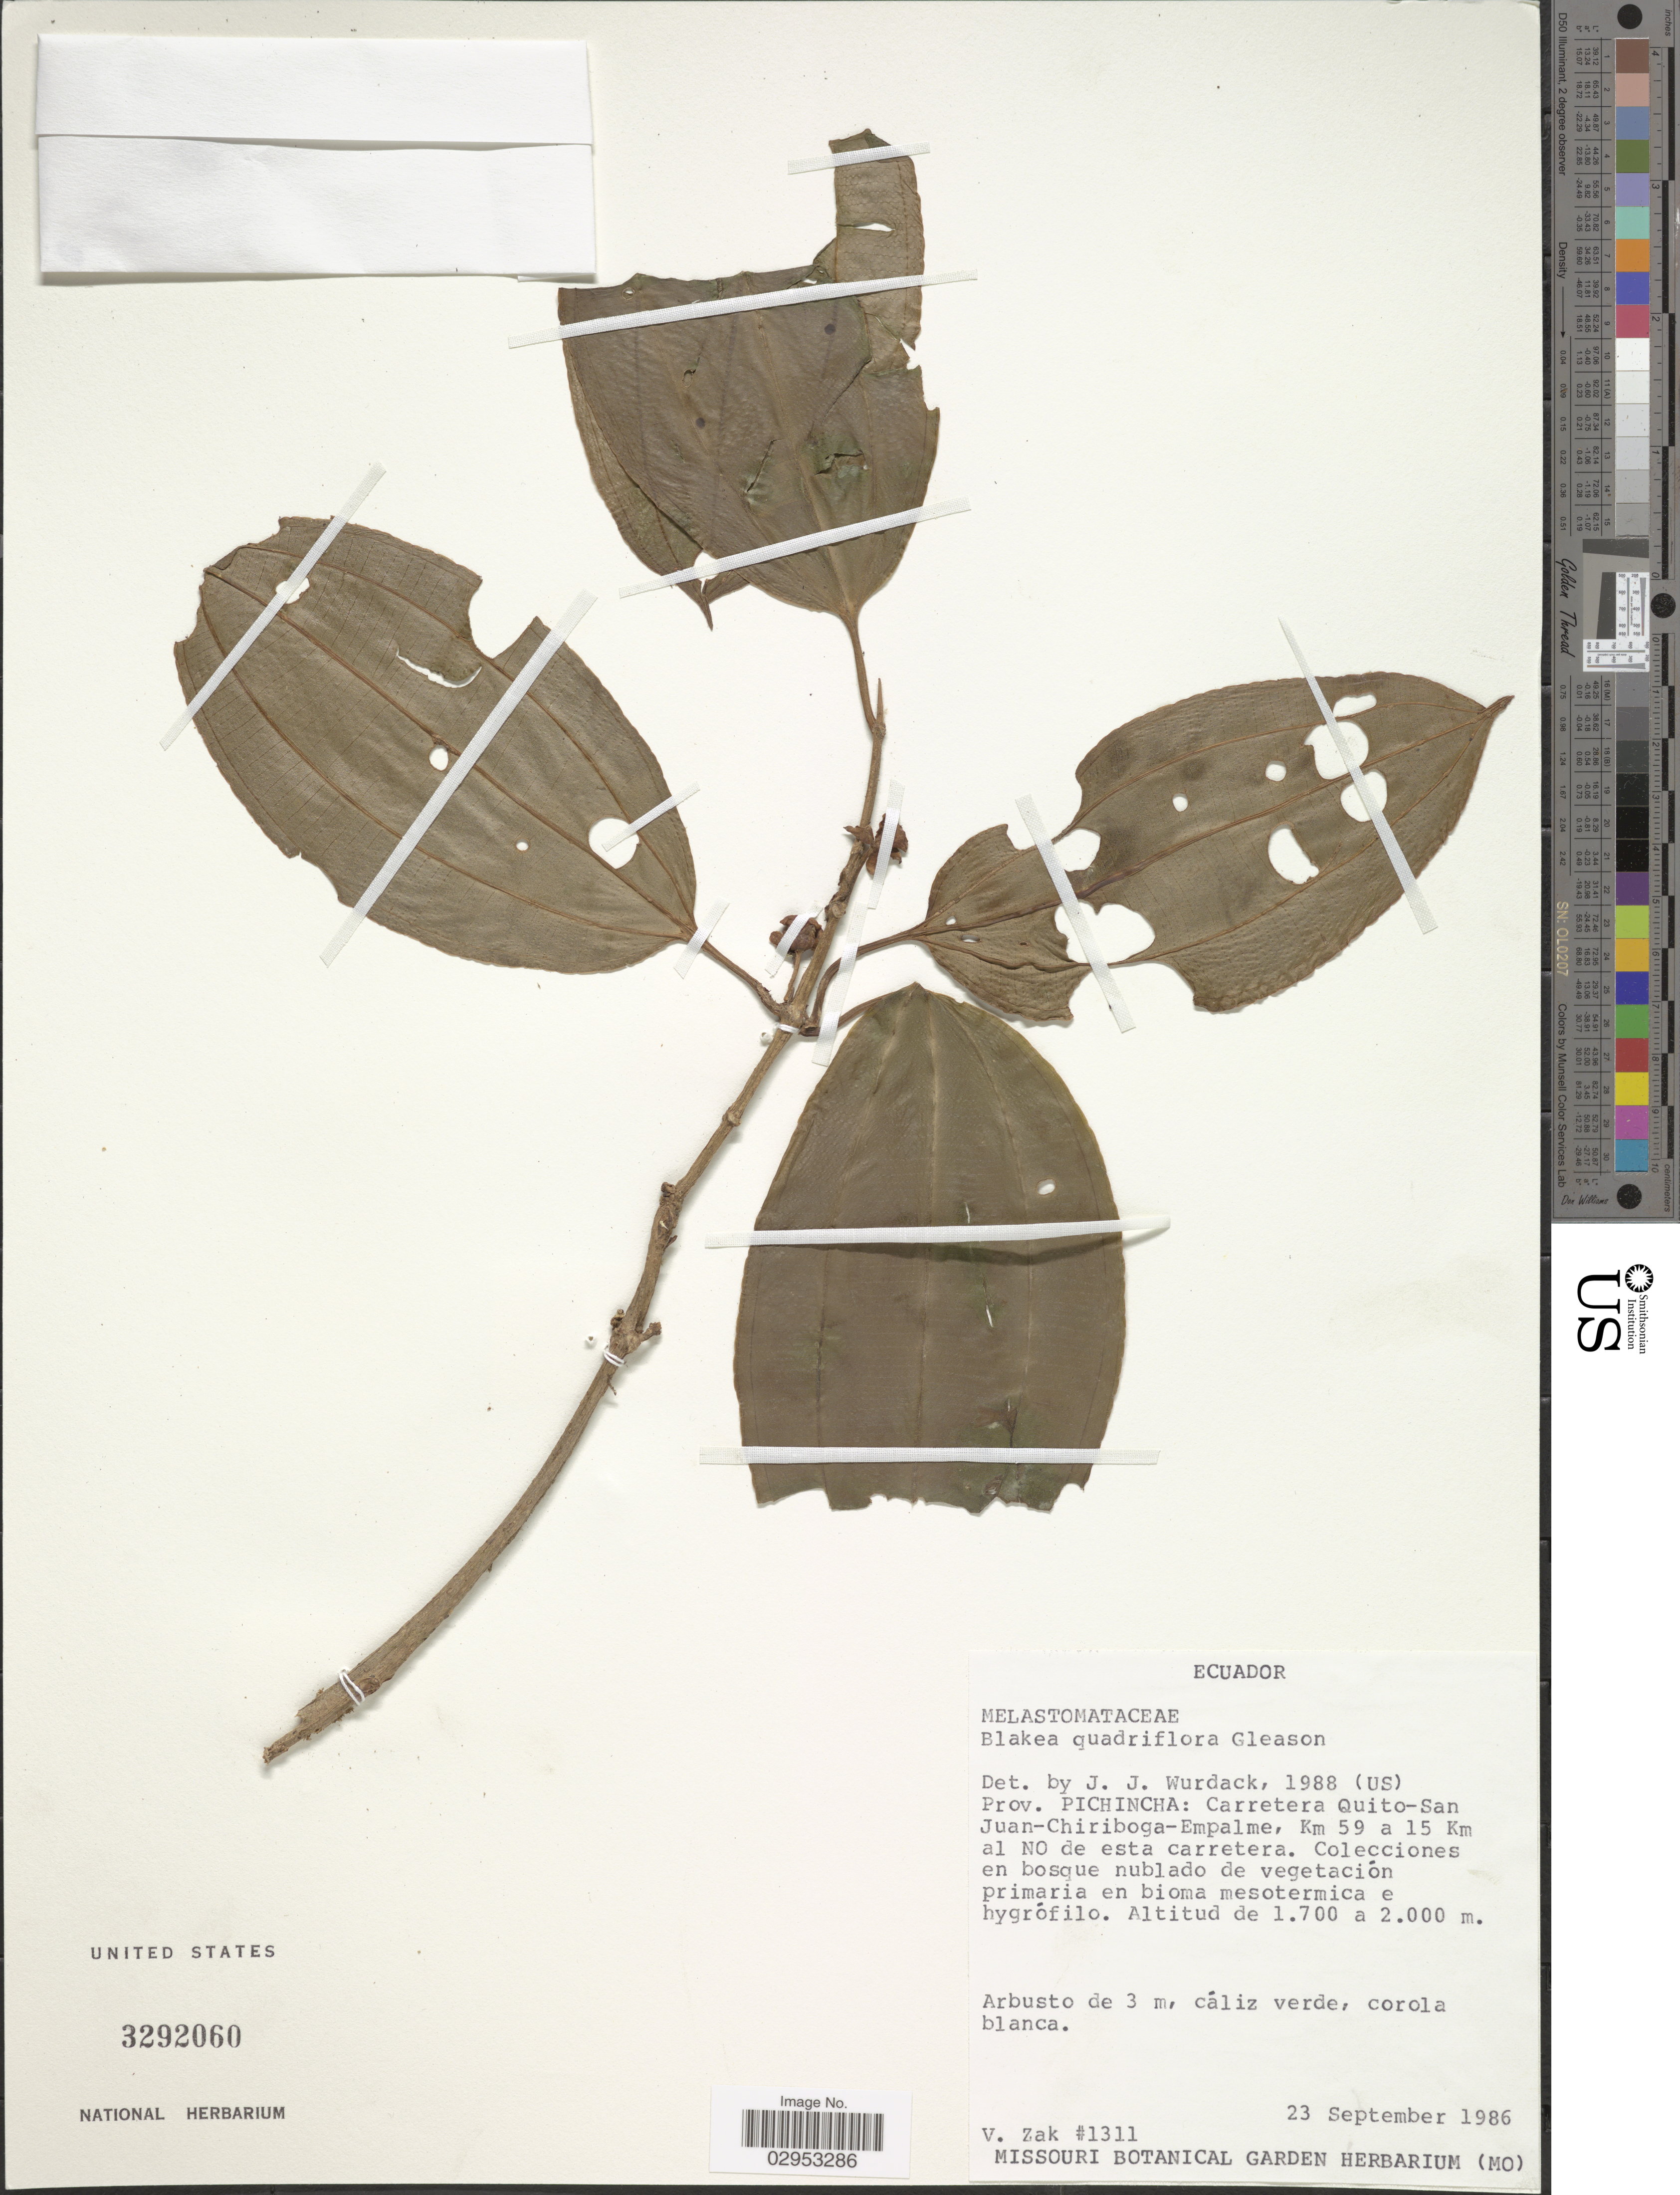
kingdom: Plantae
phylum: Tracheophyta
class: Magnoliopsida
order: Myrtales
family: Melastomataceae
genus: Blakea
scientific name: Blakea quadriflora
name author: Gleason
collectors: V. Zak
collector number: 1311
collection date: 1986-09-23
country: Ecuador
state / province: Pichincha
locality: Carretera Quito-San Juan-Chiriboga-Empalme, Km 59 a 15 Km al NO de esta carretera.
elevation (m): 1700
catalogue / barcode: US 3292060